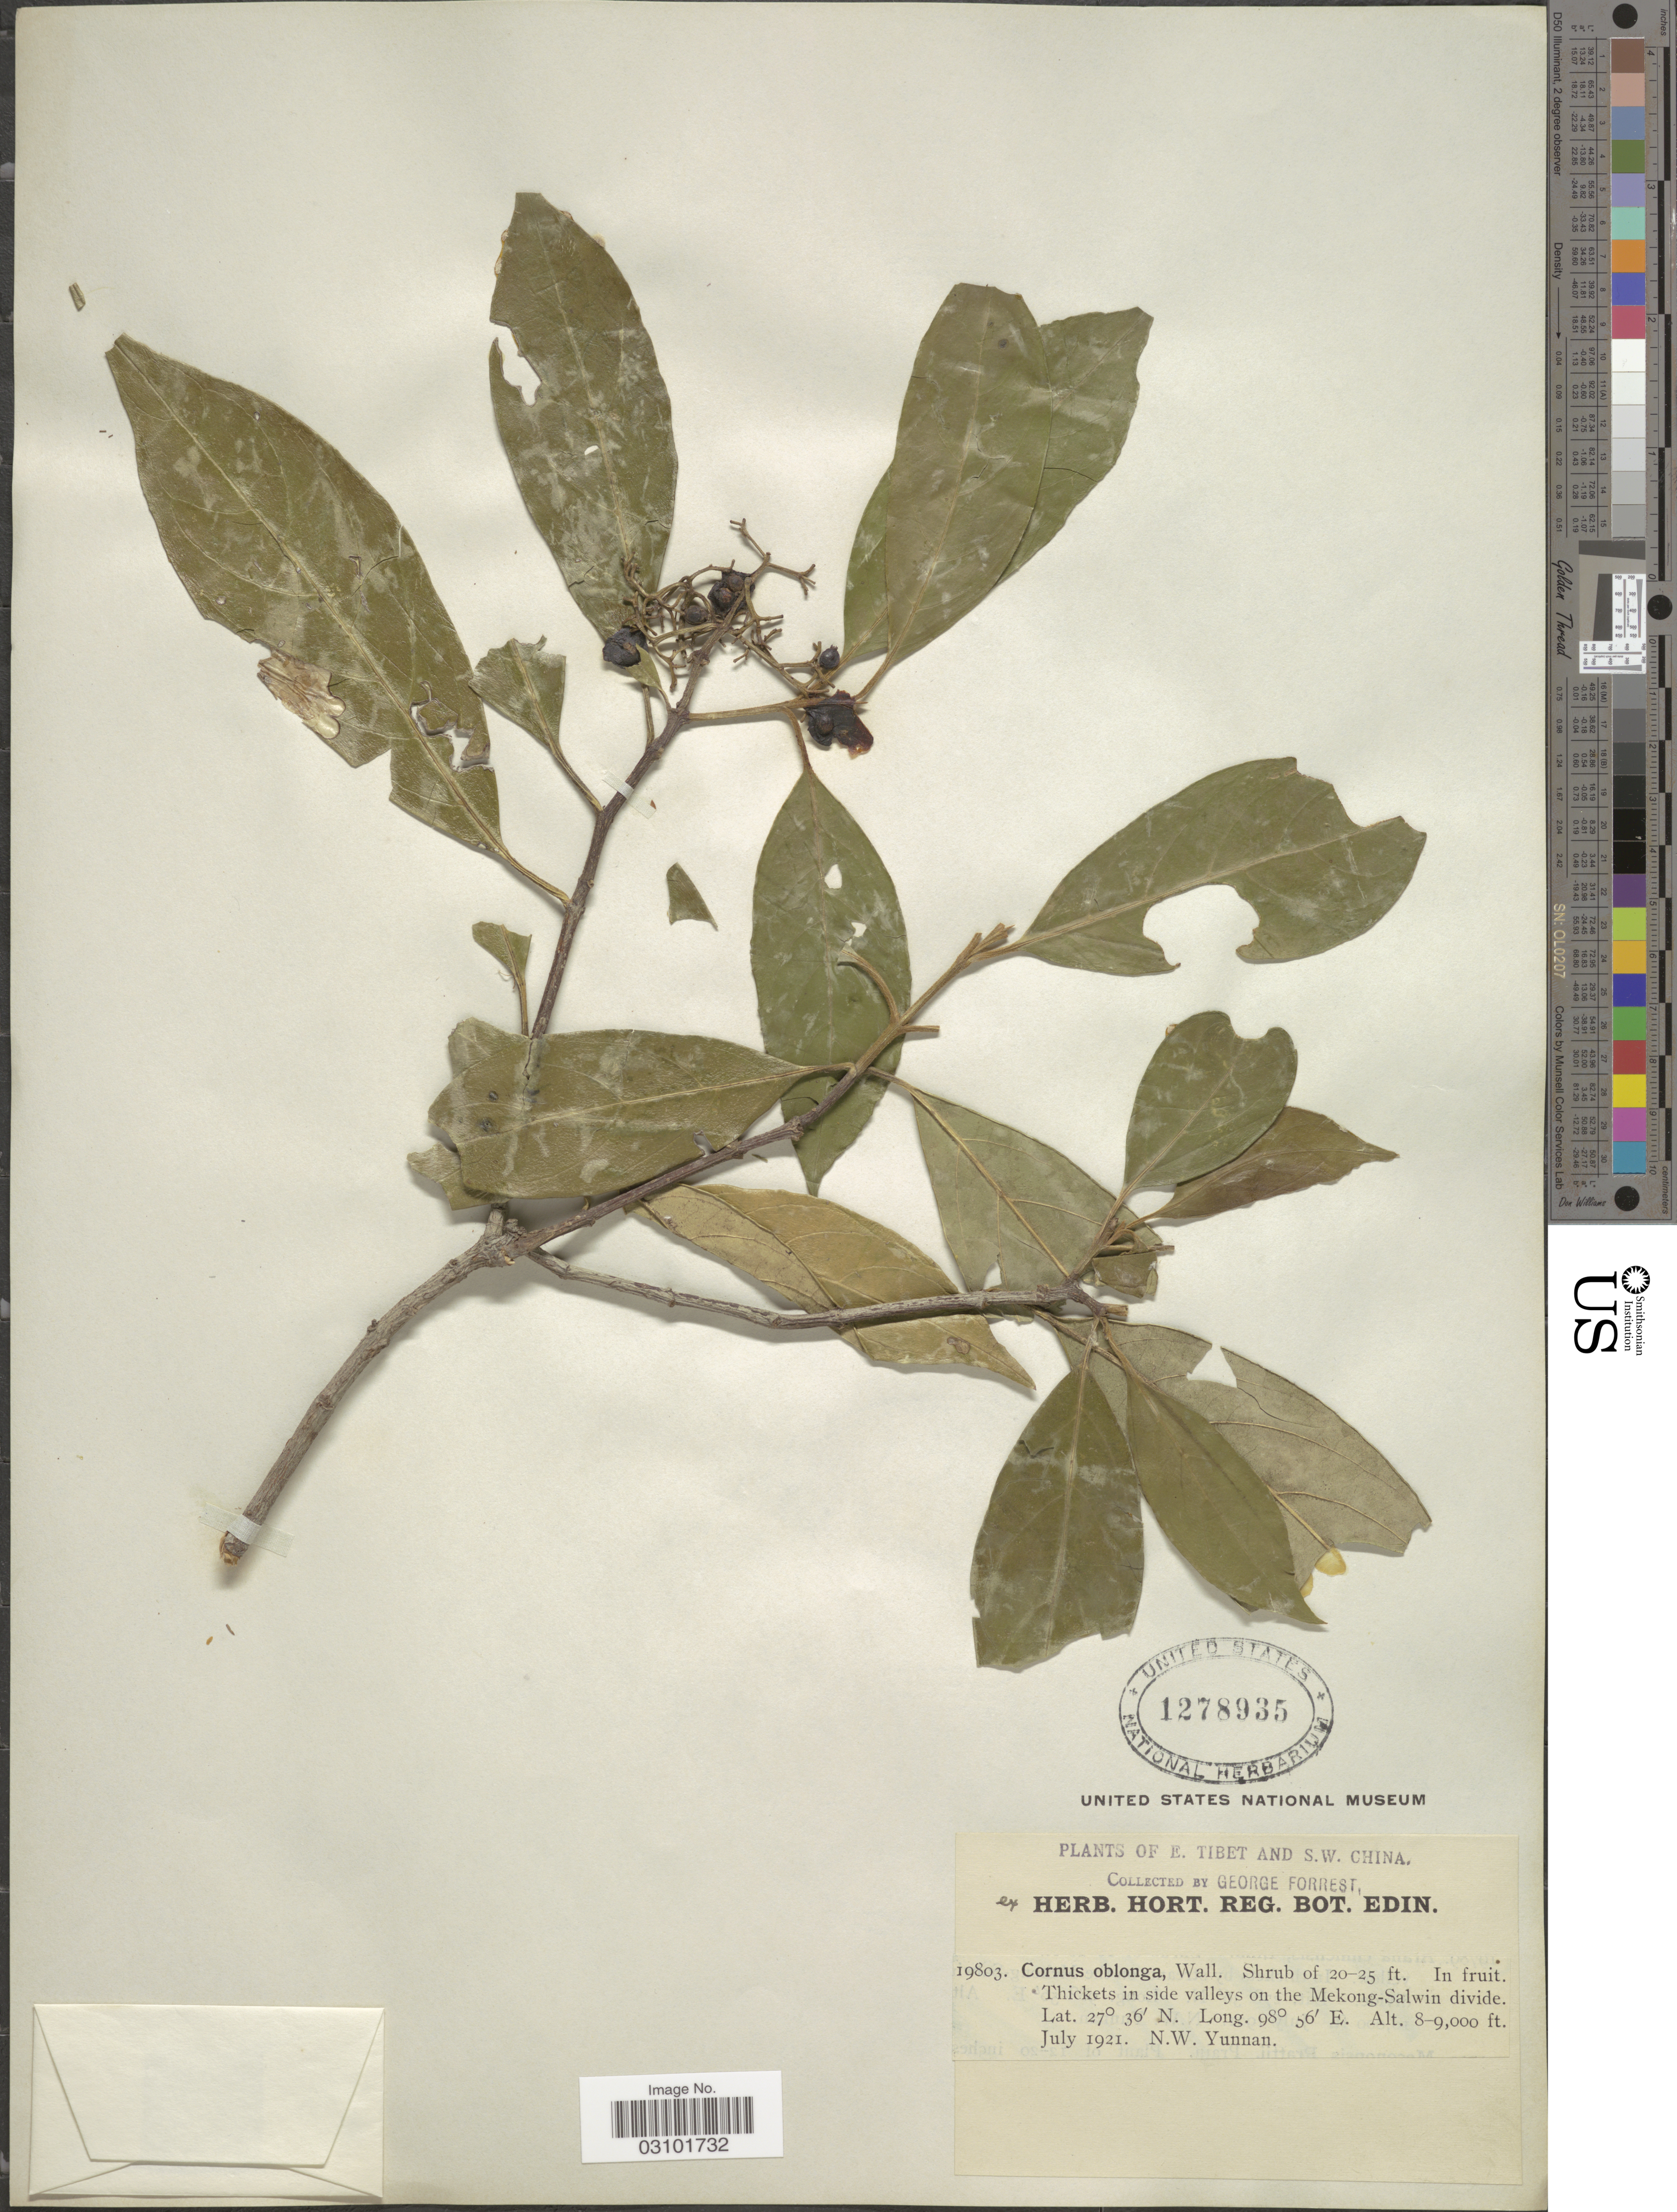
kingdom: Plantae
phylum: Tracheophyta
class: Magnoliopsida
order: Cornales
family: Cornaceae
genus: Cornus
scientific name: Cornus oblonga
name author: Wall.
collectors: G. Forrest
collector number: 19803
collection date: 1921-07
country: China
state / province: Yunnan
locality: E. Tibet and S. W. China. On the Mekong-Salwin divide. N. W. Yunnan.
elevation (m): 2438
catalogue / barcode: US 1278935